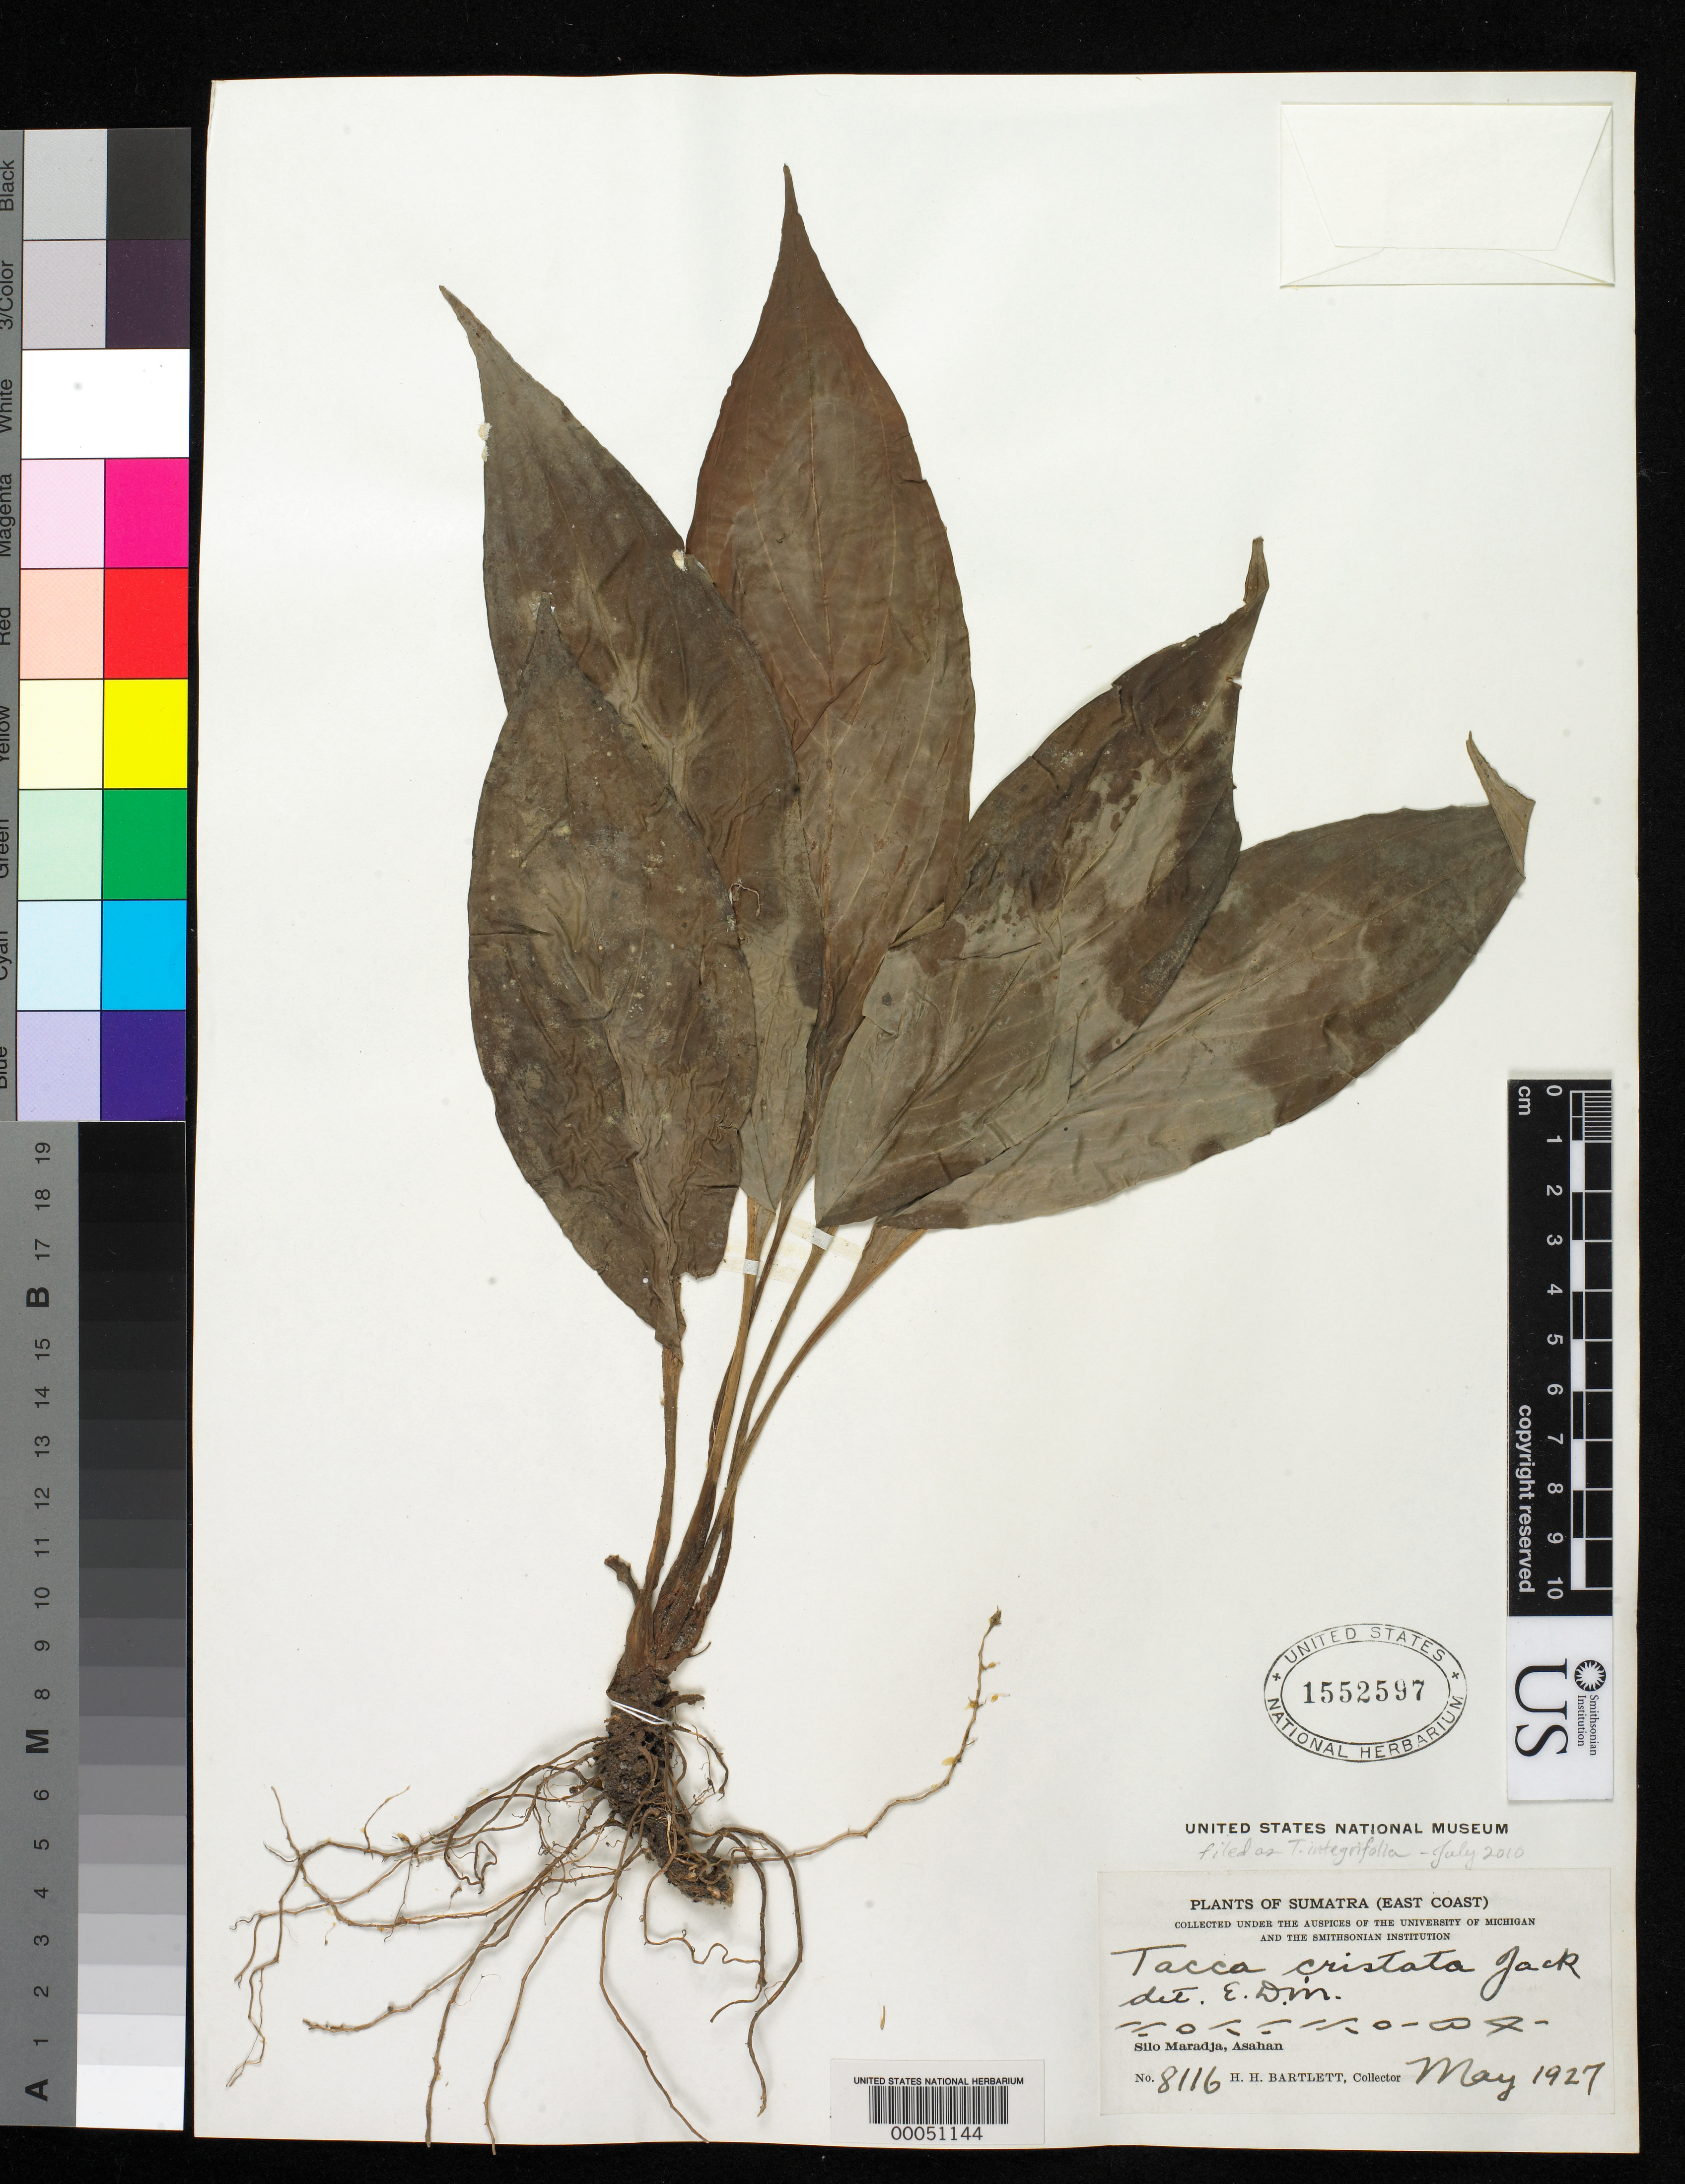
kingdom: Plantae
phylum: Tracheophyta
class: Liliopsida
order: Dioscoreales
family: Dioscoreaceae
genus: Tacca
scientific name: Tacca integrifolia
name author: Ker Gawl.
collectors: H. H. Bartlett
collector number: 8116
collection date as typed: May 1927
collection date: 1927-05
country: Indonesia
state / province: Sumatra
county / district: Sumatera Utara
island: Sumatra I.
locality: (East Coast) Silo Maradja, Asahan, Sumatra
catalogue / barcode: US 1552597